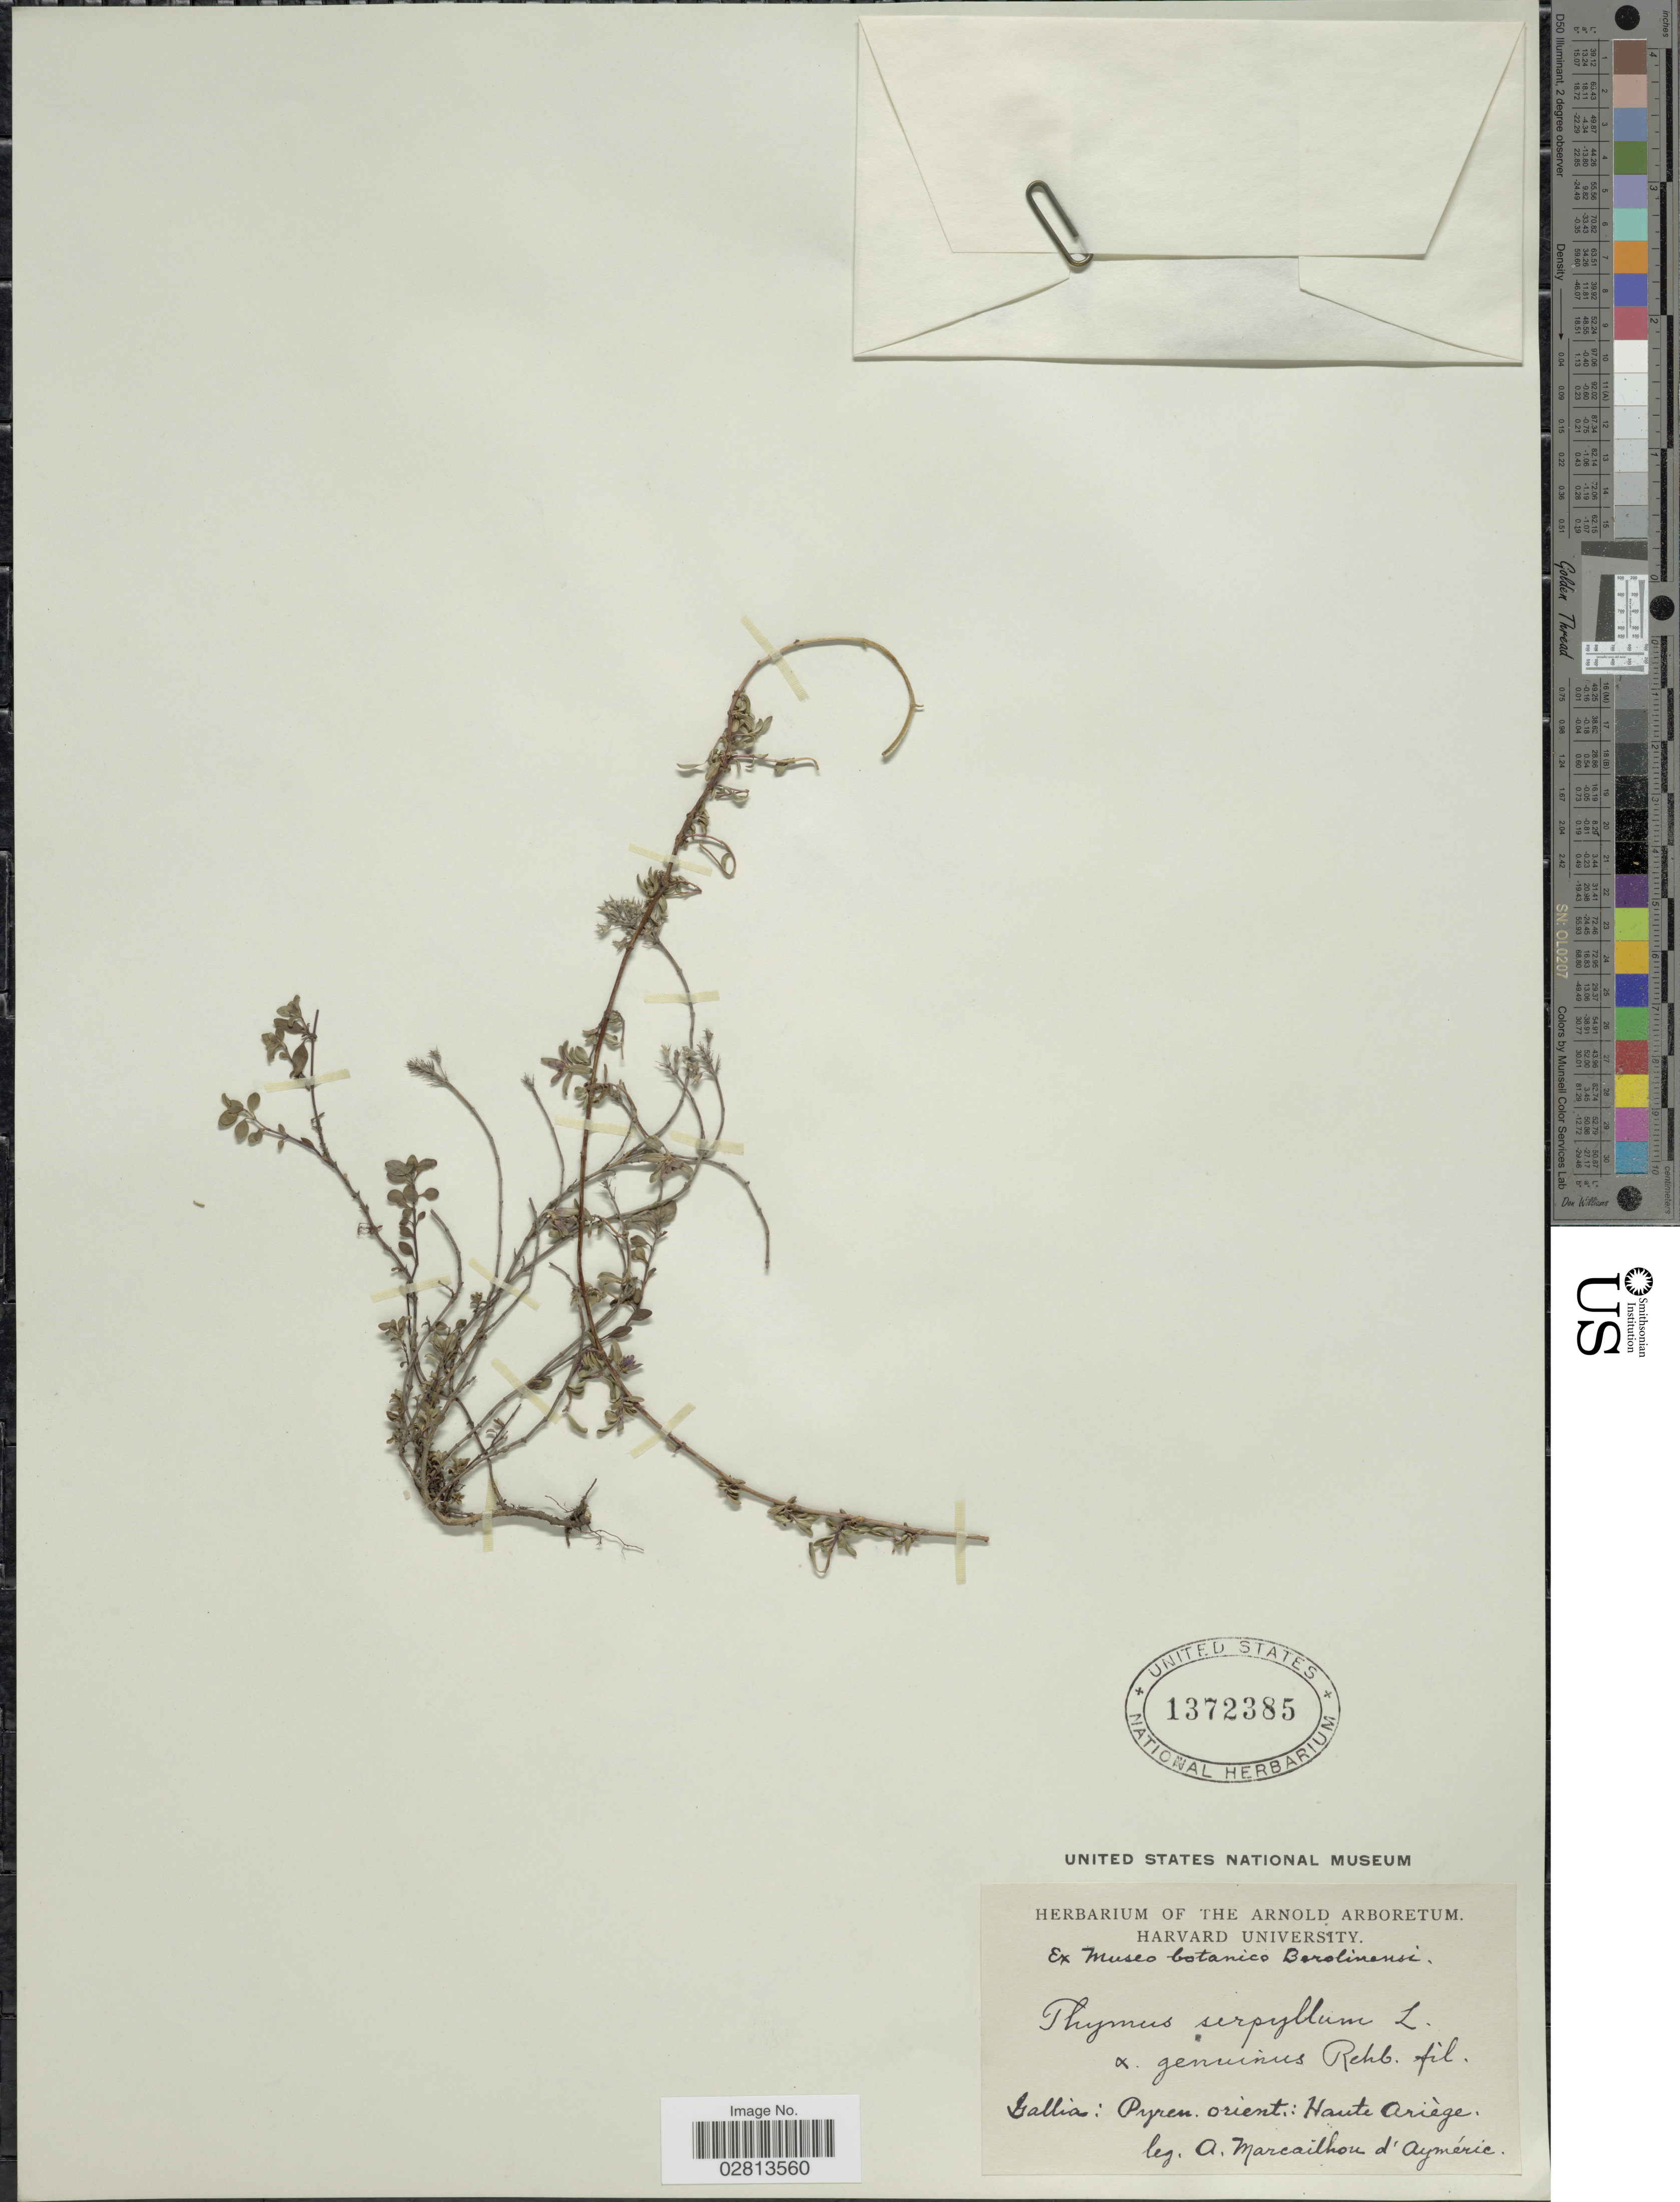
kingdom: Plantae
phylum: Tracheophyta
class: Magnoliopsida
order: Lamiales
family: Lamiaceae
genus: Thymus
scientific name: Thymus serpyllum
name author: L.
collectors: A.L.M. Marcailhou d' Aymeric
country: France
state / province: Occitanie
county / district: Ariège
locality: Gallia: Pyren. orient.: Haute Ariège.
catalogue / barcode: US 1372385